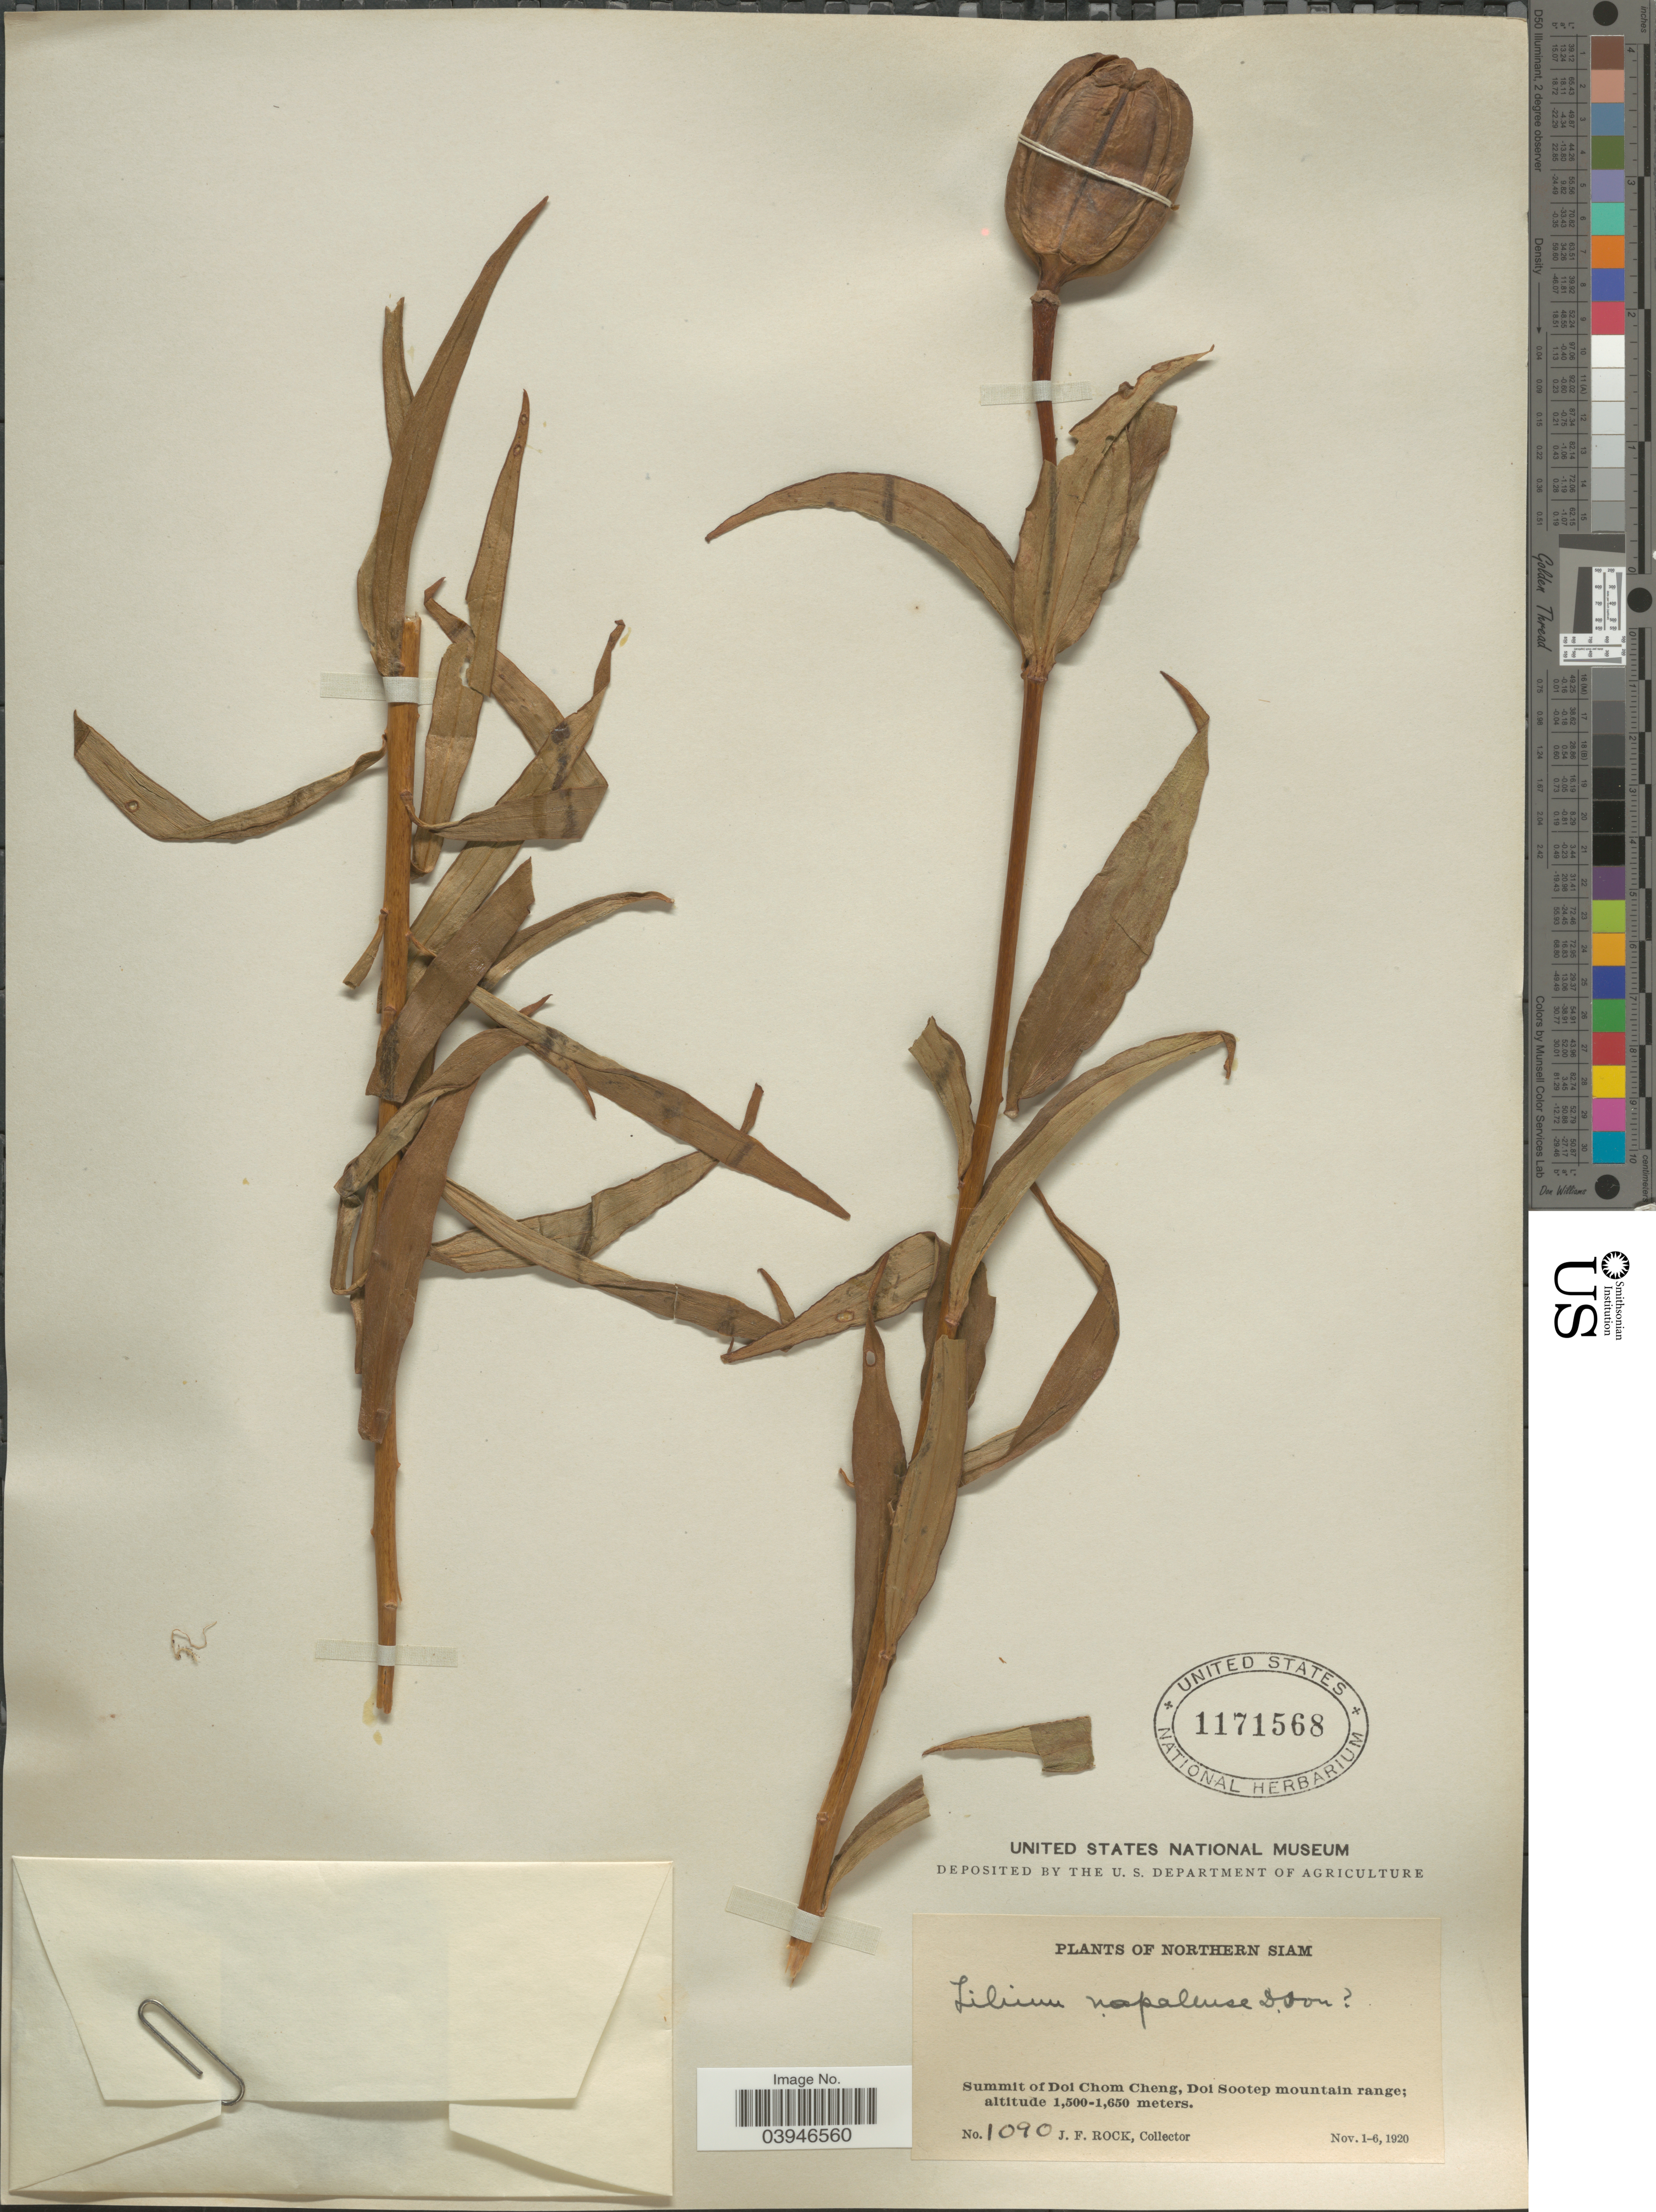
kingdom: Plantae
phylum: Tracheophyta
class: Liliopsida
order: Liliales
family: Liliaceae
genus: Lilium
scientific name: Lilium nepalense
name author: D. Don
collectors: J. Rock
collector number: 1090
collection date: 1920-11-01/1920-11-06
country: Thailand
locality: Northern Siam. Summit of Doi Chom Cheng, Doi Sootep mountain range.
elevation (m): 1500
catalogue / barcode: US 1171568